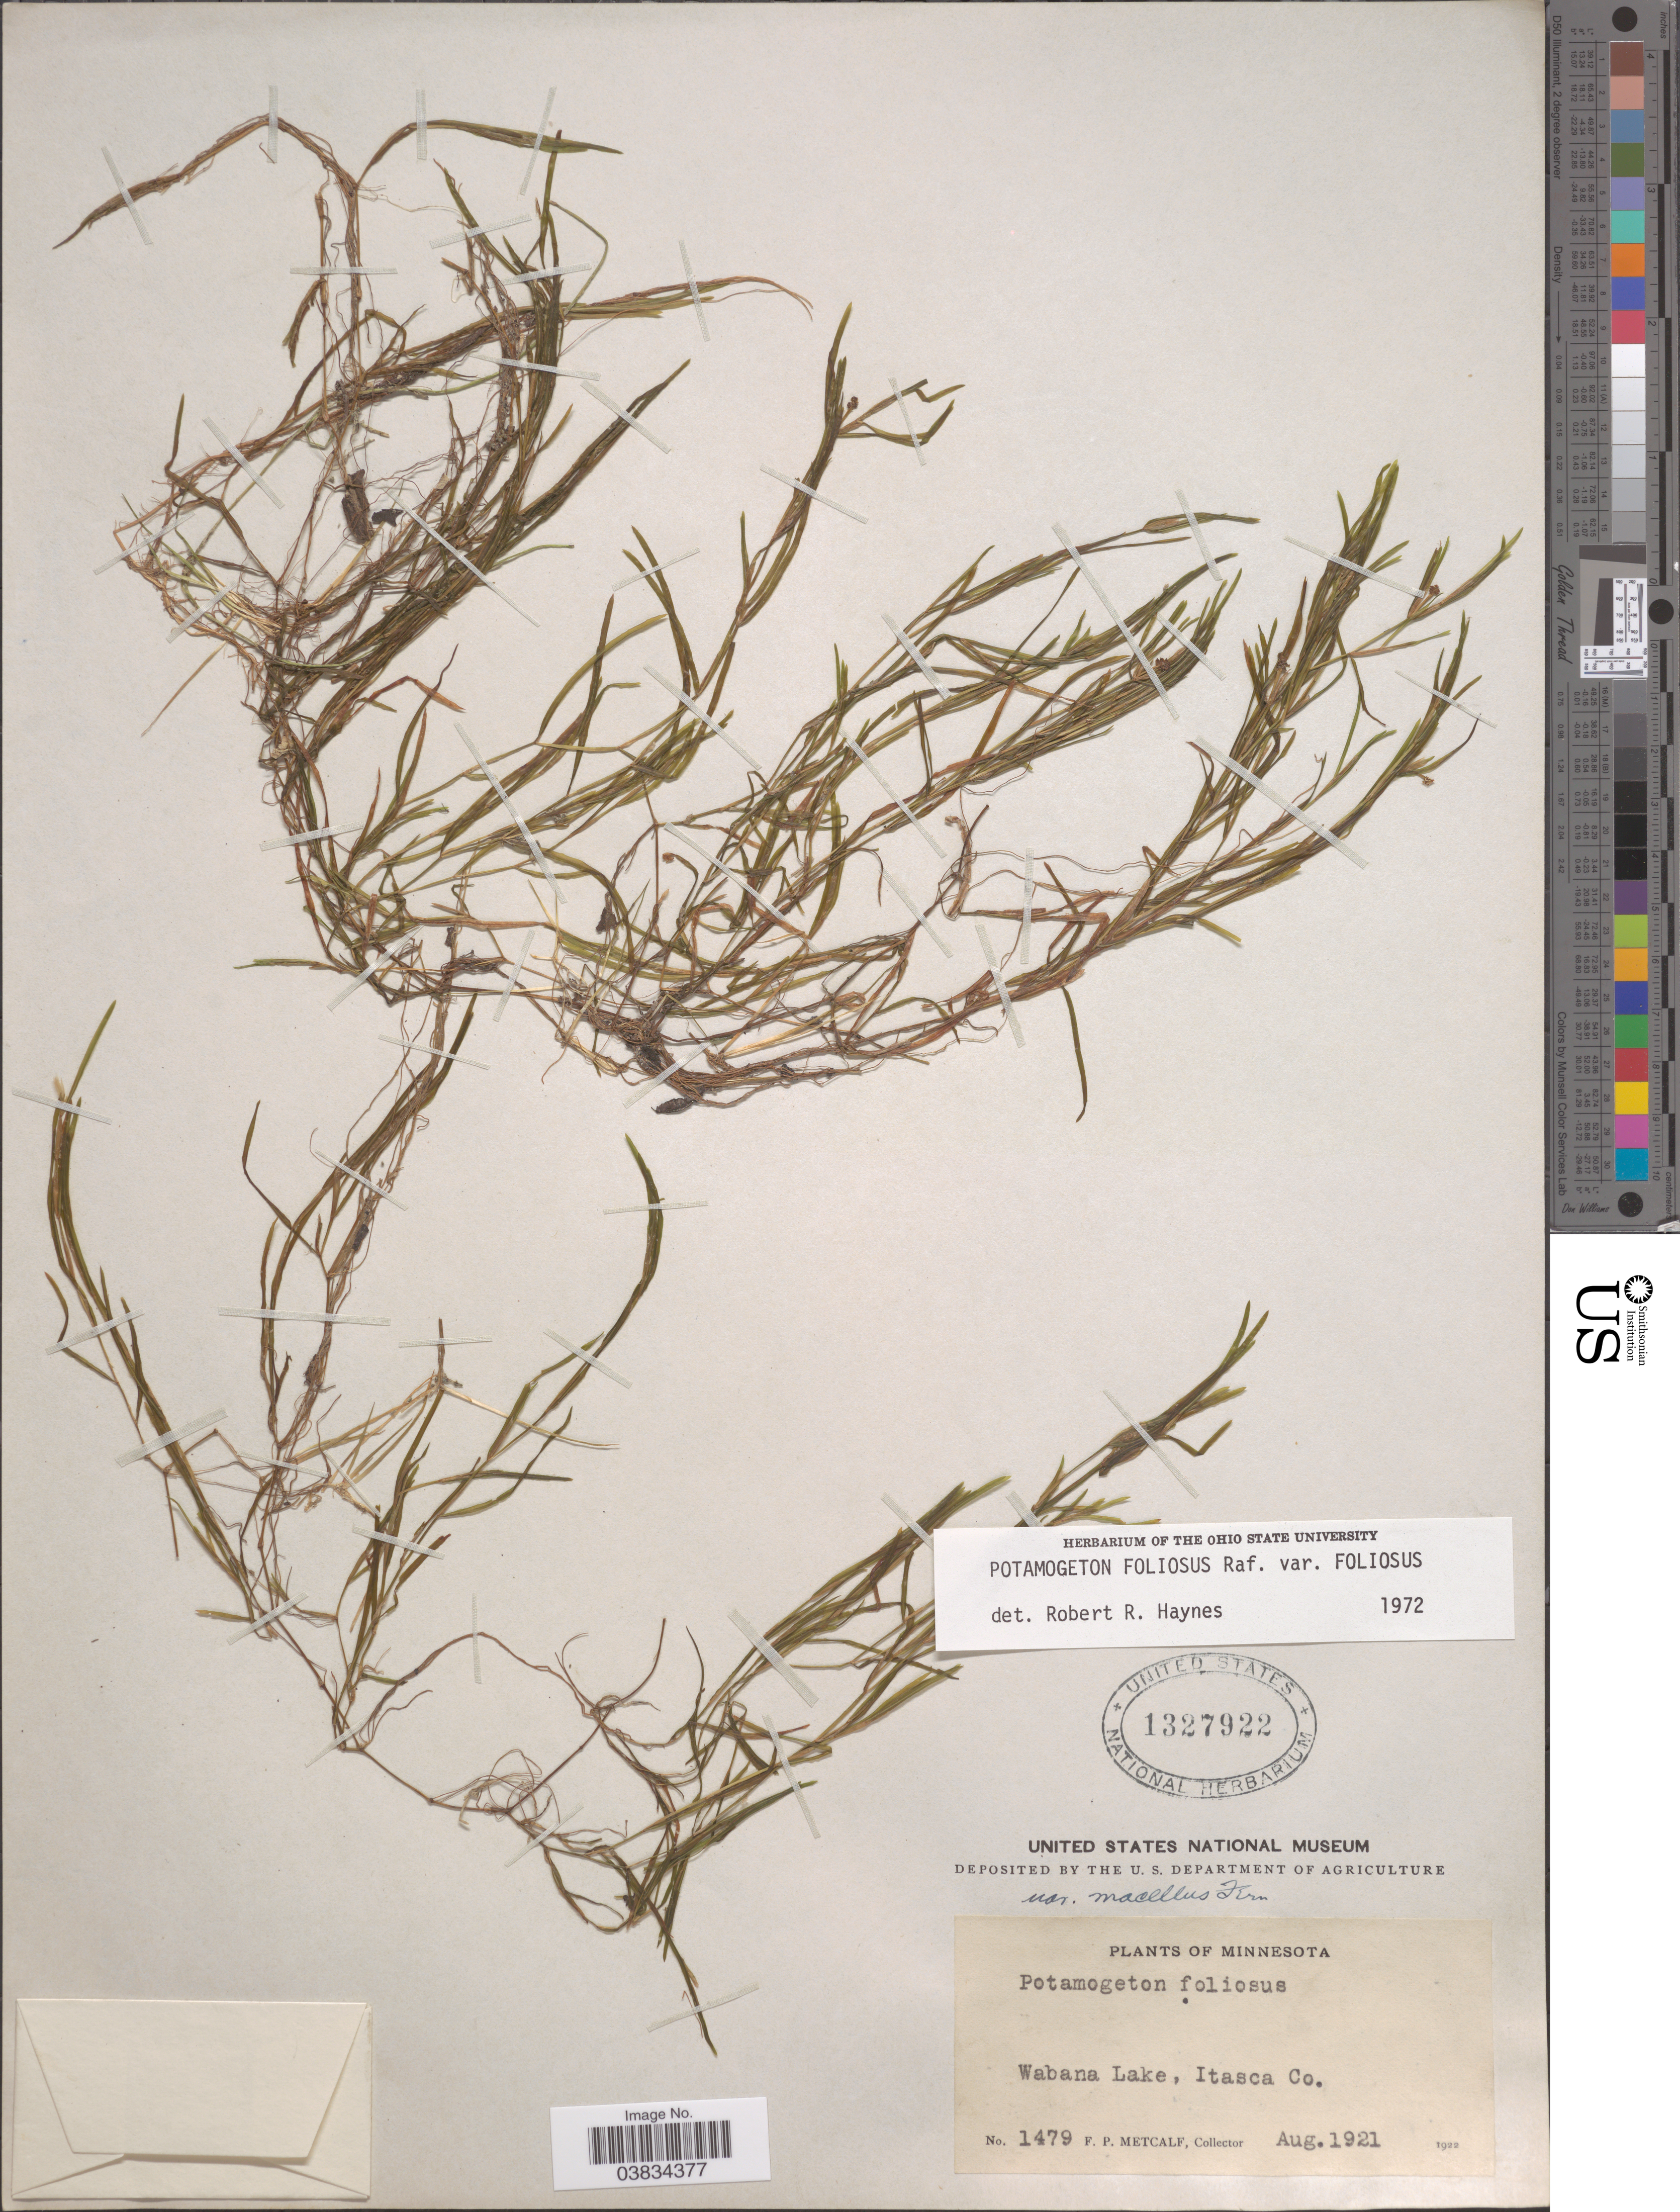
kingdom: Plantae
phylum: Tracheophyta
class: Liliopsida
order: Alismatales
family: Potamogetonaceae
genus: Potamogeton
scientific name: Potamogeton foliosus var. foliosus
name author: Raf.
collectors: F. Metcalf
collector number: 1479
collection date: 1921-08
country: United States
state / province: Minnesota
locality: Wabana Lake, Itasca Co.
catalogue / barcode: US 1327922